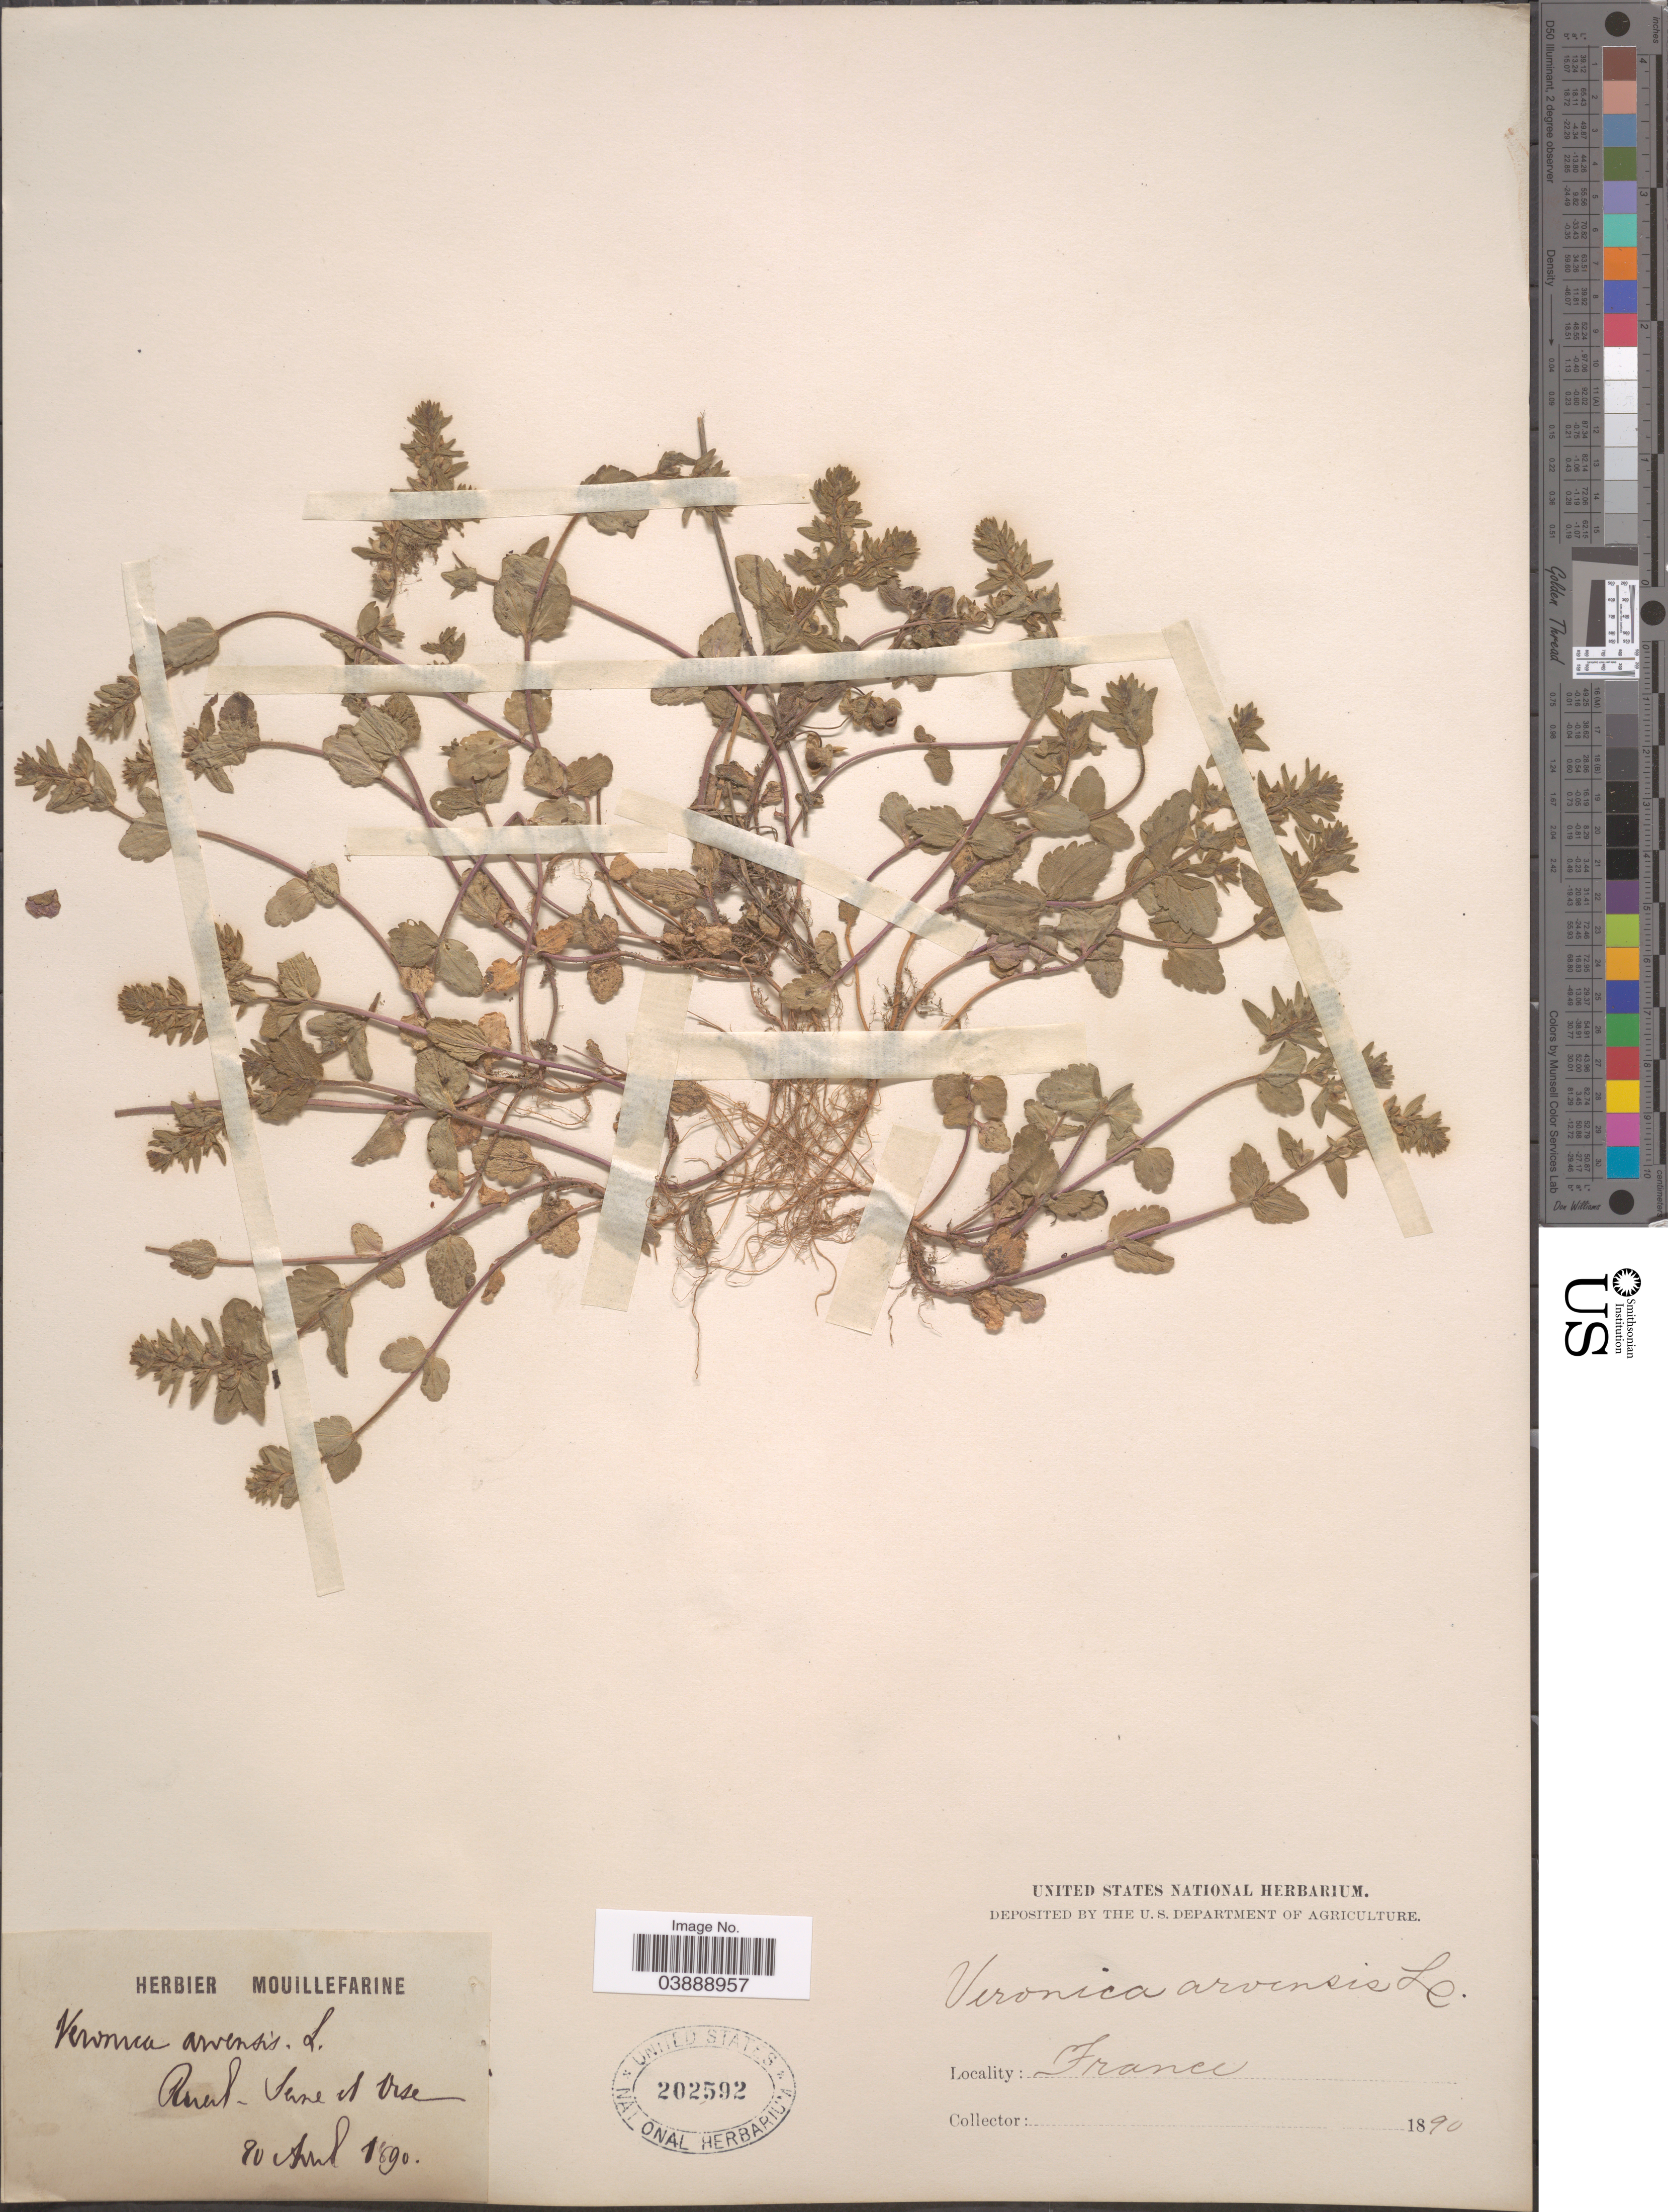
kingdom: Plantae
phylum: Tracheophyta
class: Magnoliopsida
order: Lamiales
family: Plantaginaceae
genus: Veronica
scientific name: Veronica arvensis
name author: L.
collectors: ex herb. Mouillefarine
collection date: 1890-07-20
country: France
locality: Reral [interpreted] - Seine et Oise.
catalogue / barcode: US 202592